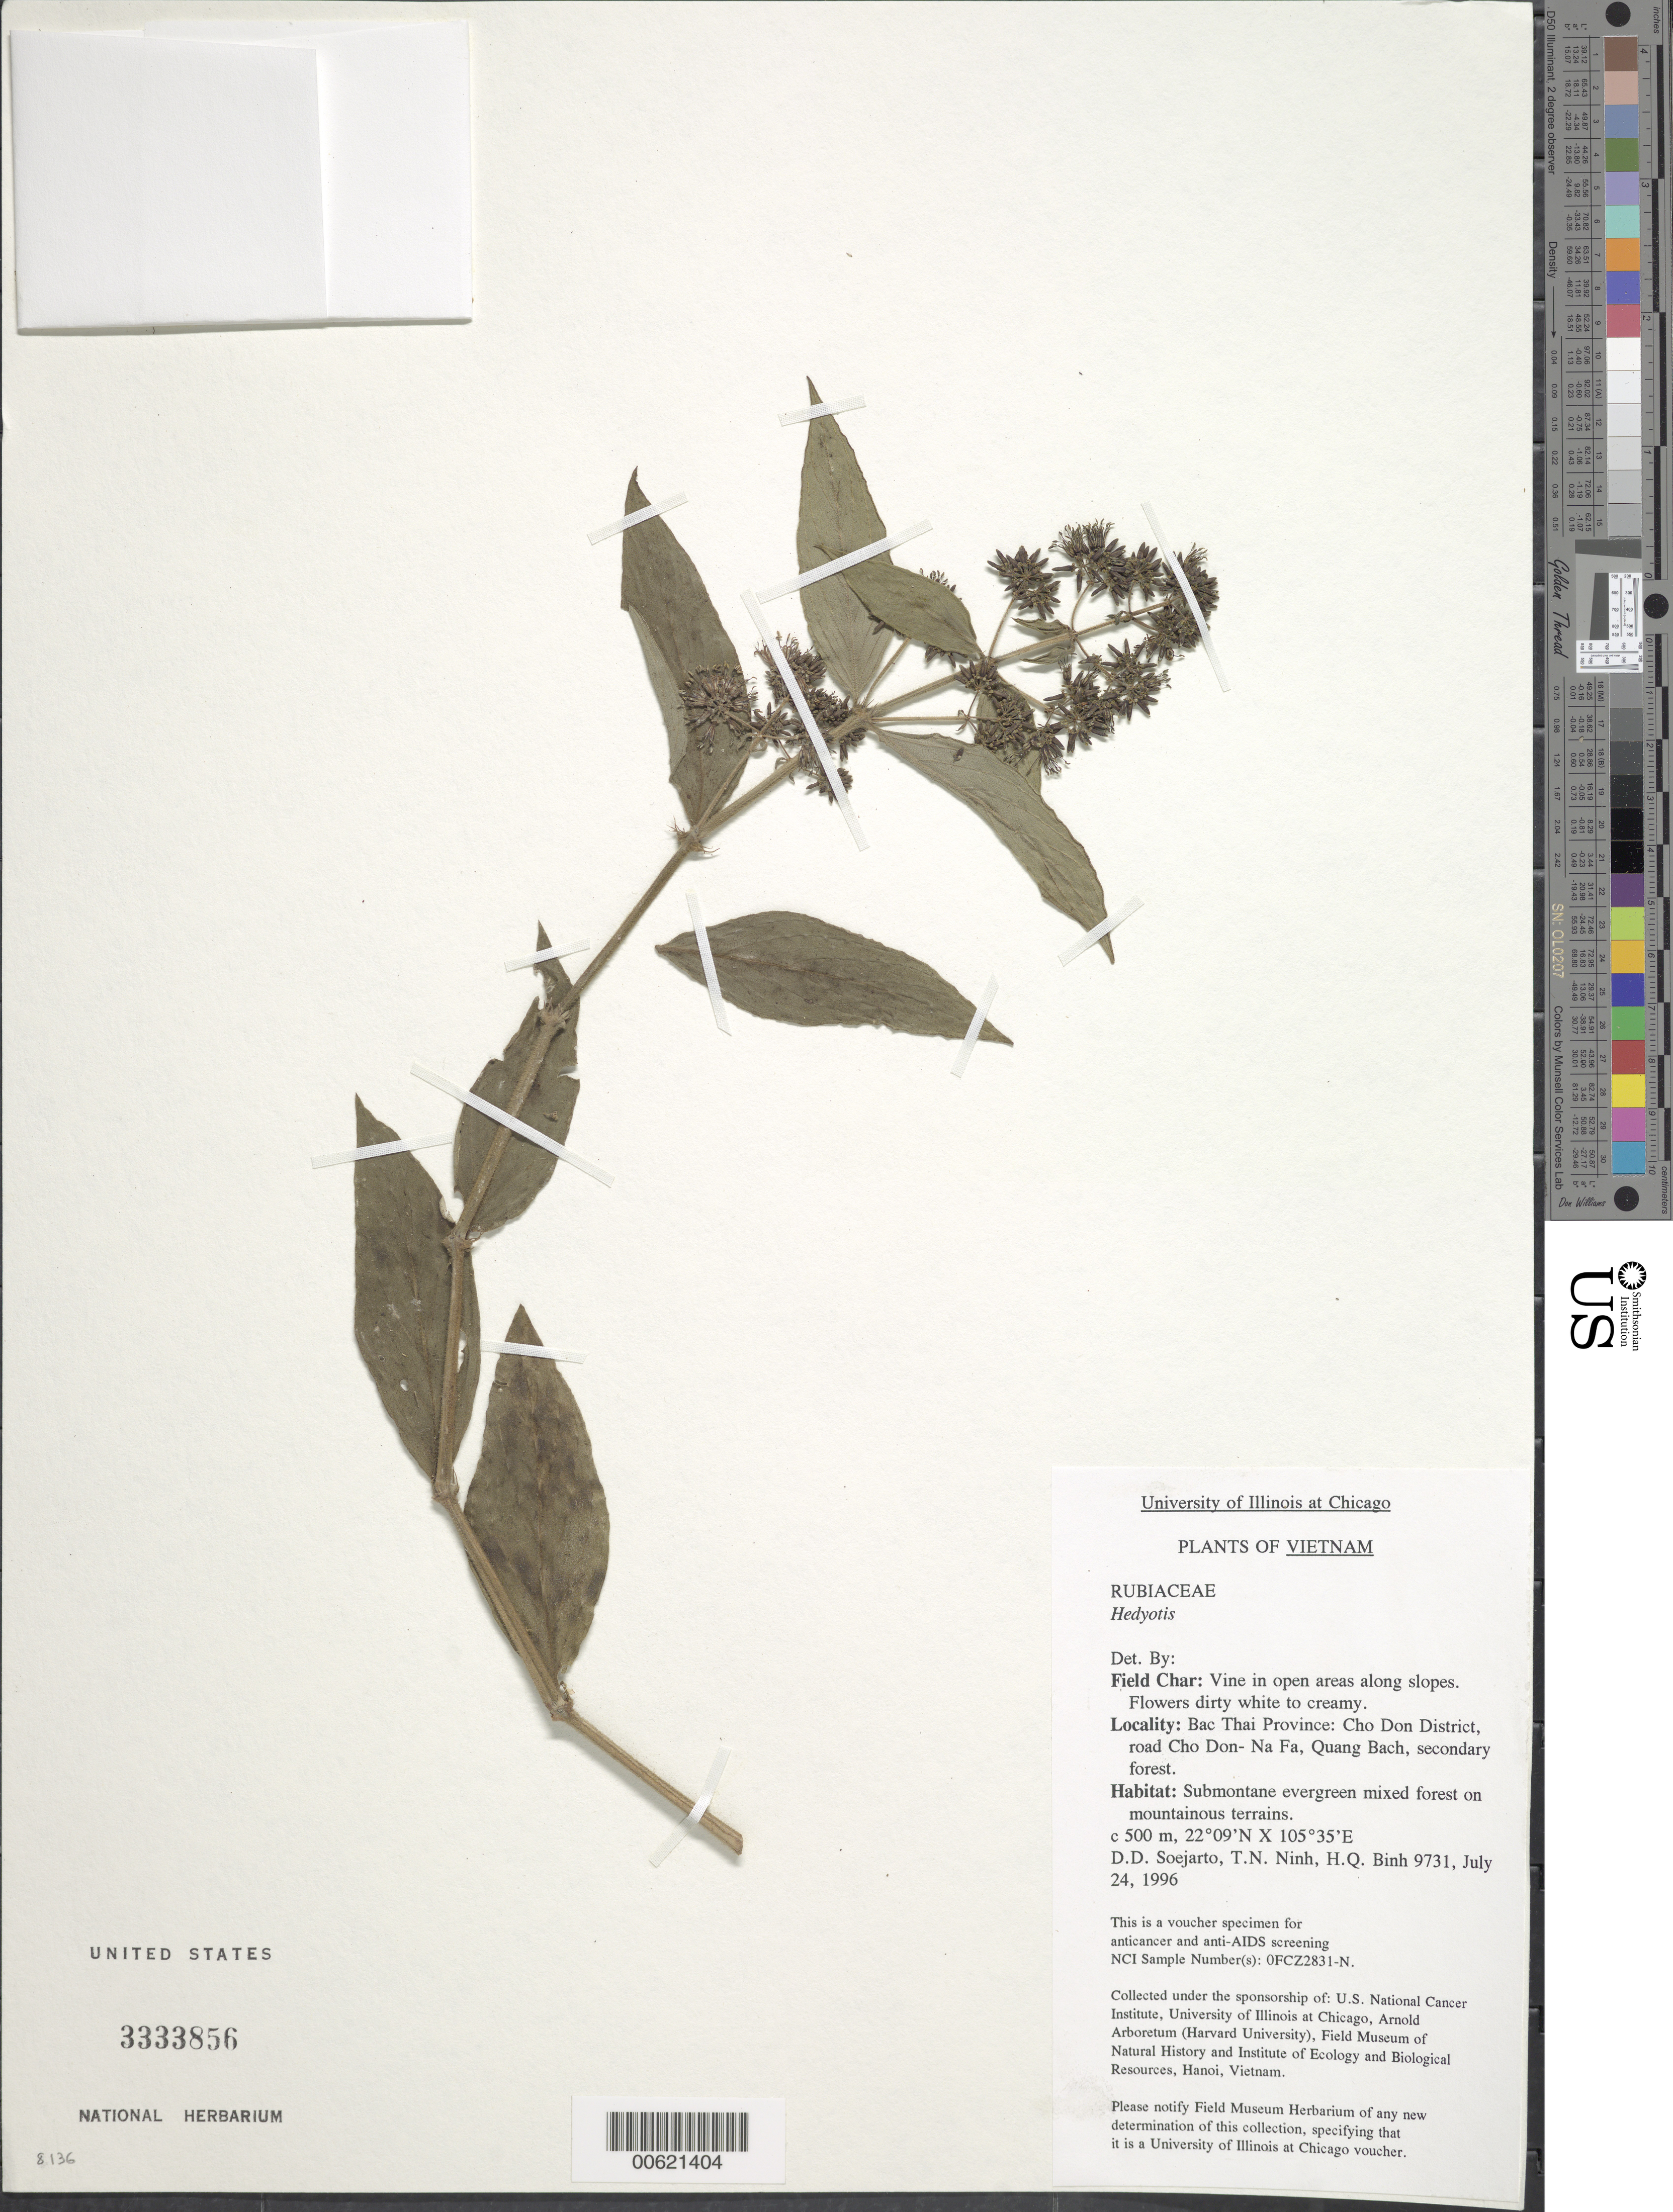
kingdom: Plantae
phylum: Tracheophyta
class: Magnoliopsida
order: Gentianales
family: Rubiaceae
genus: Hedyotis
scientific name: Hedyotis sp.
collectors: T. N. Ninh & H. Q. Binh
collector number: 9731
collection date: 1996-07-24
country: Vietnam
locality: Bac Thai Province: Cho Don District, road Cho Don- Na Fa, Quang Bach, secondary forest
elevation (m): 500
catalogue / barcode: US 3333856